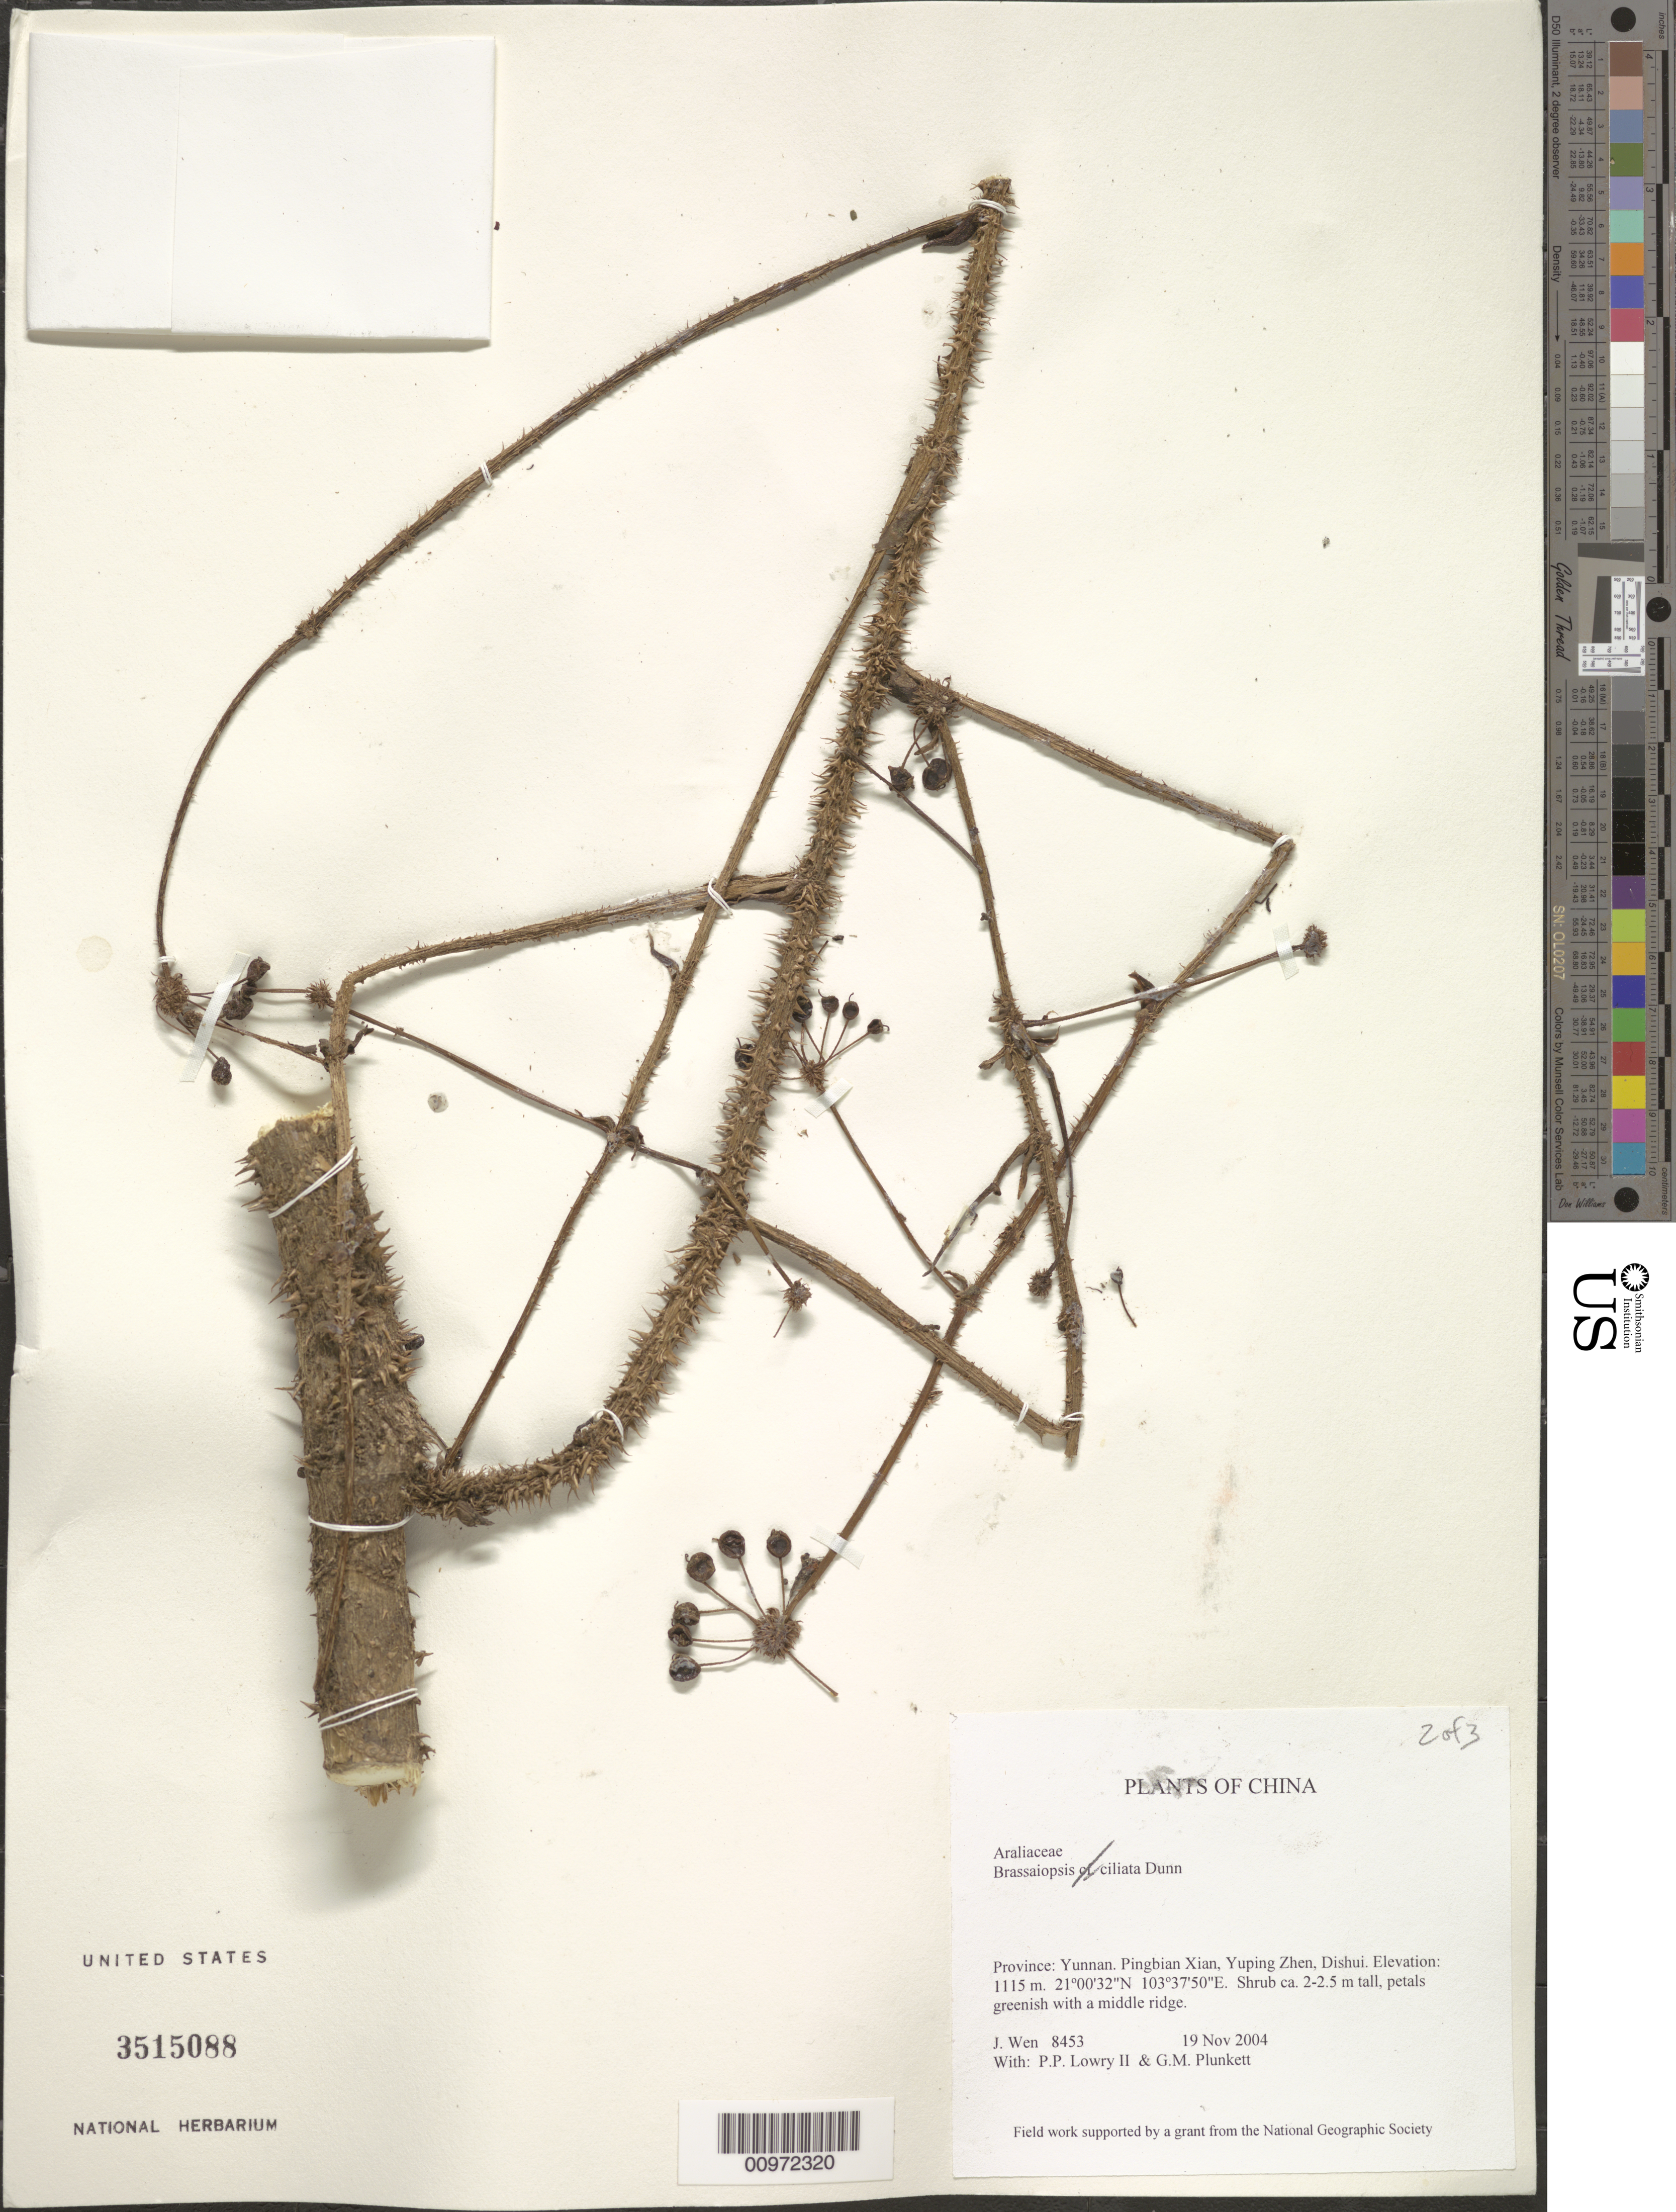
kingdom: Plantae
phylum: Tracheophyta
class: Magnoliopsida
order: Apiales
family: Araliaceae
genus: Brassaiopsis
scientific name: Brassaiopsis ciliata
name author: Dunn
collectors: J. Wen, P. P. Lowry & G. M. Plunkett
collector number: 8453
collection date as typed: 19 Nov 2004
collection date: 2004-11-19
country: China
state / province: Yunnan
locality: Pingbian Xian, Yuping Zhen, Dishui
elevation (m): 1115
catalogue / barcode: US 3515088